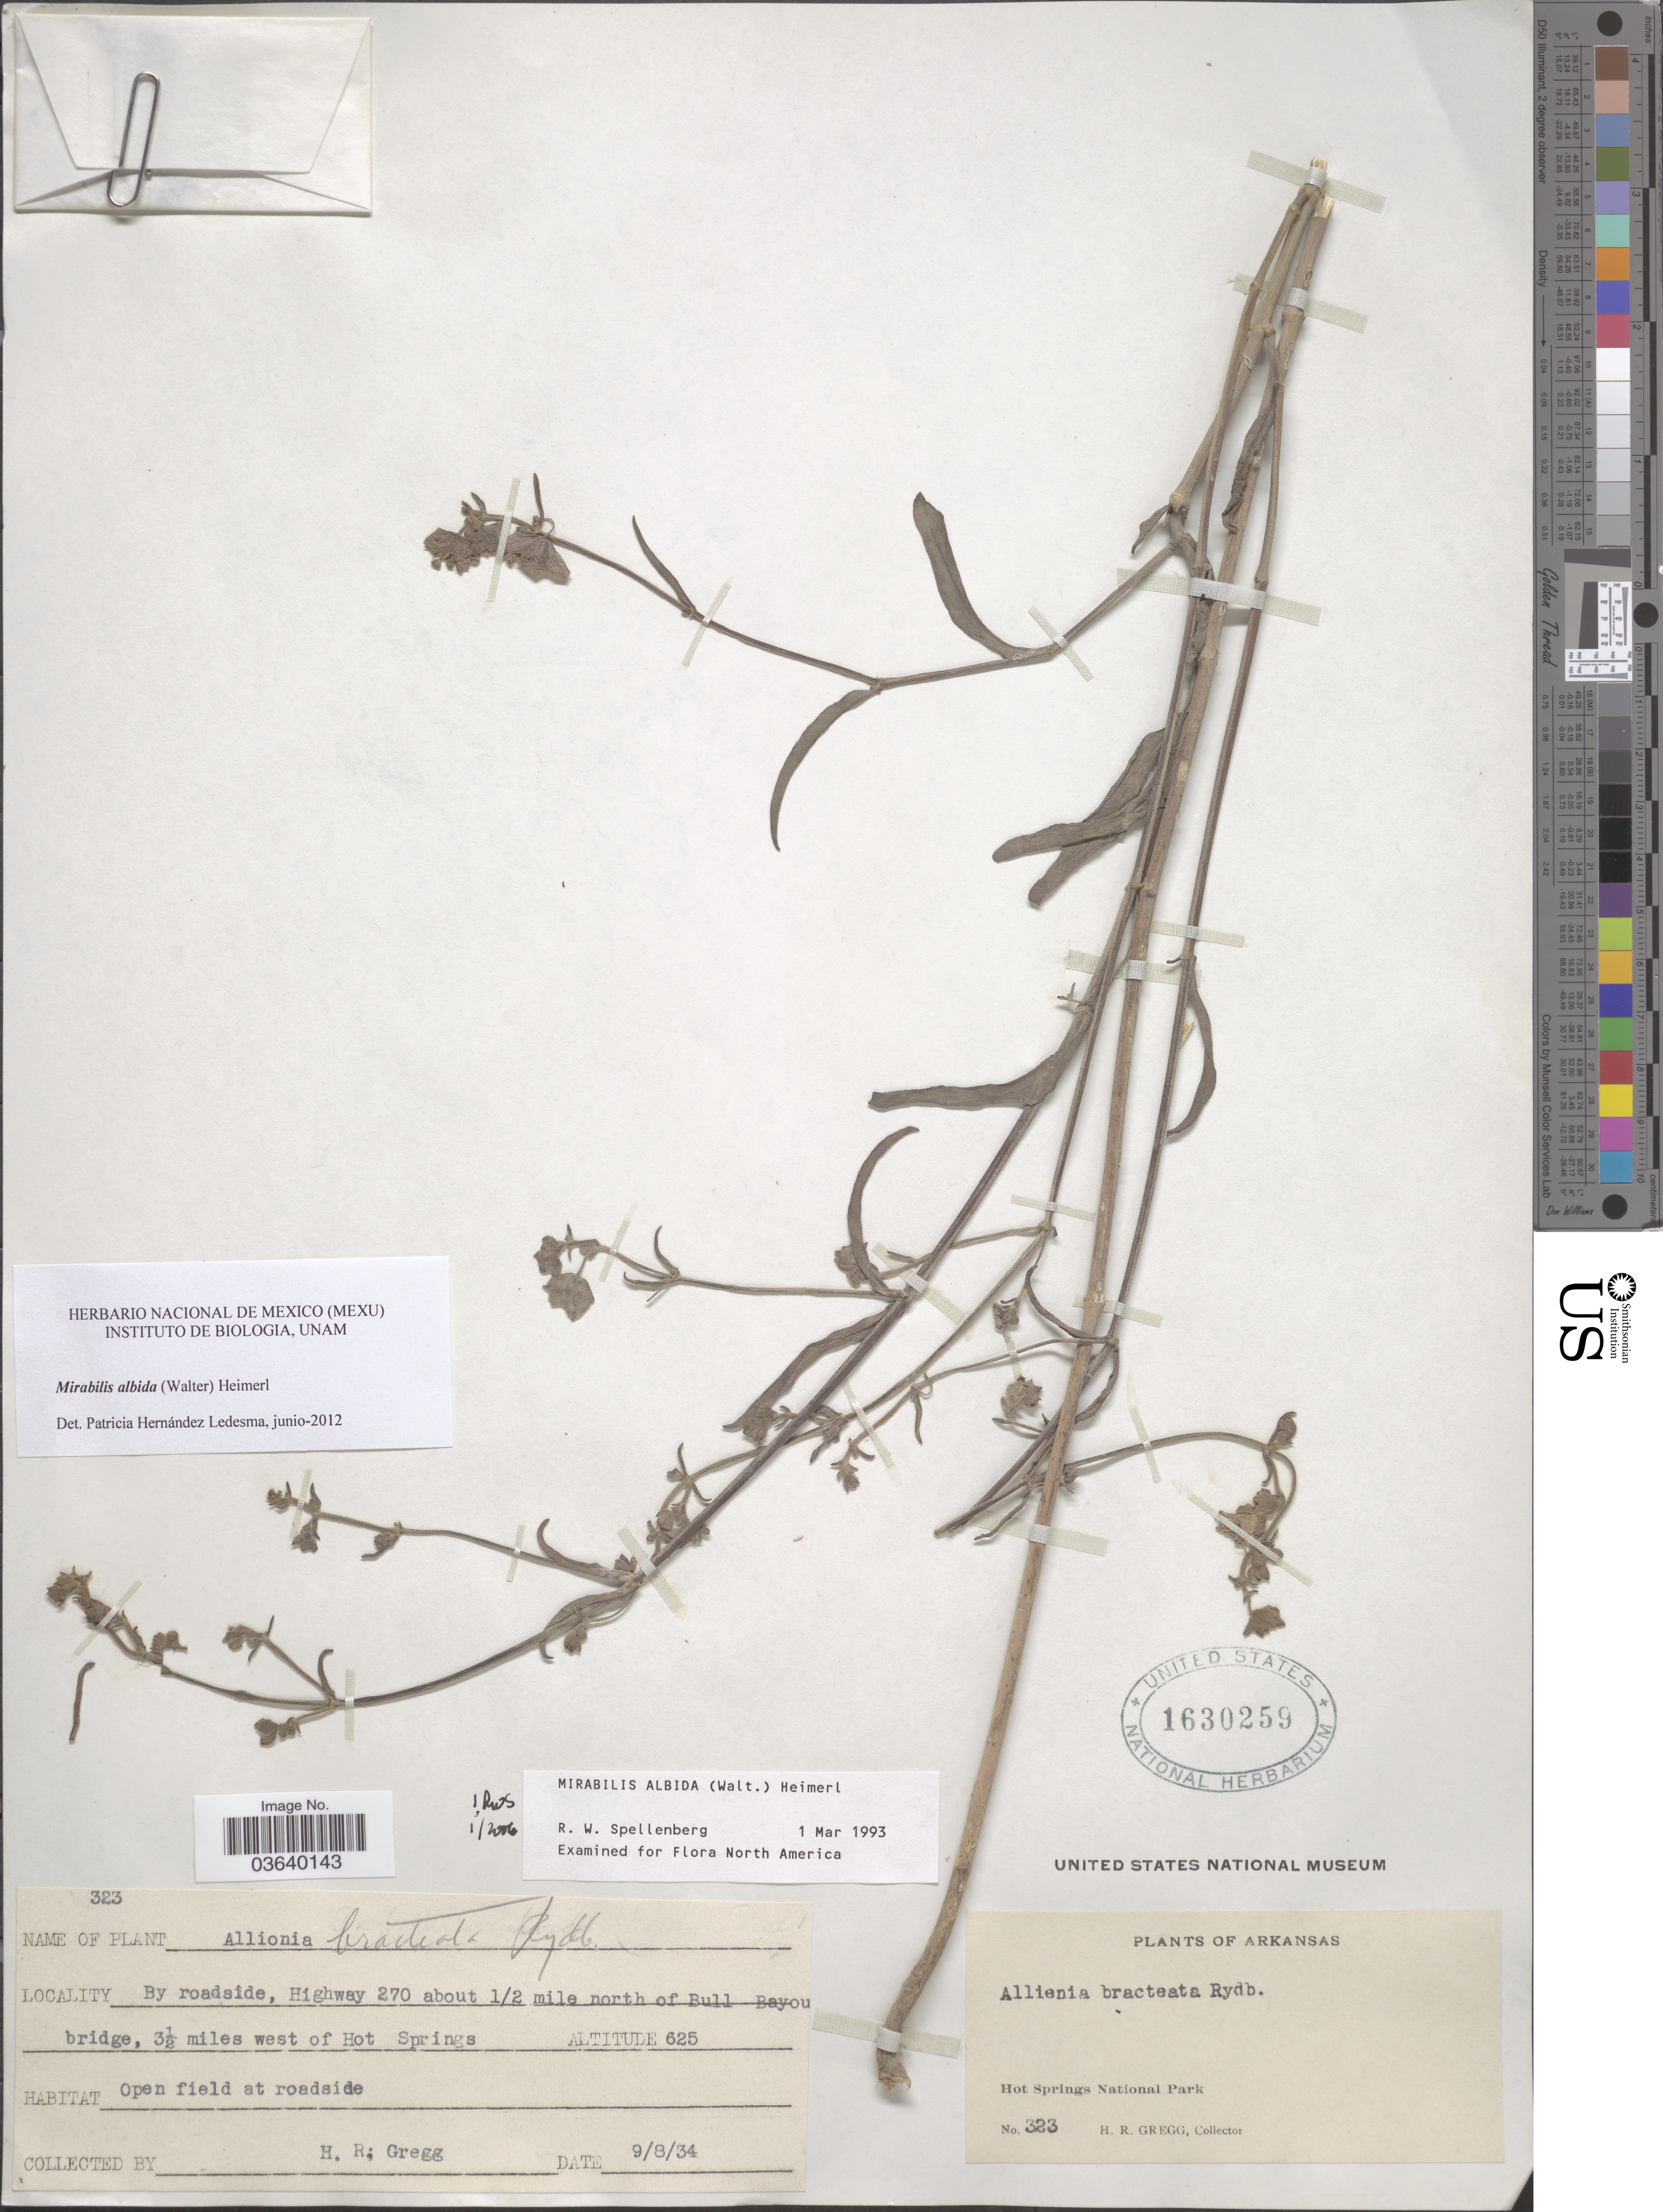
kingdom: Plantae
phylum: Tracheophyta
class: Magnoliopsida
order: Caryophyllales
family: Nyctaginaceae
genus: Mirabilis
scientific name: Mirabilis albida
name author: (Walter) Heimerl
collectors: H. Gregg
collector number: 323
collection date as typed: Transcribed d/m/y: 8/9/34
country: United States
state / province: Arkansas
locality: By roadside, Highway 270 about ½ mile north of Bull Bayou bridge, 3½ miles west of Hot Springs. Hot Springs National Park.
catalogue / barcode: US 1630259